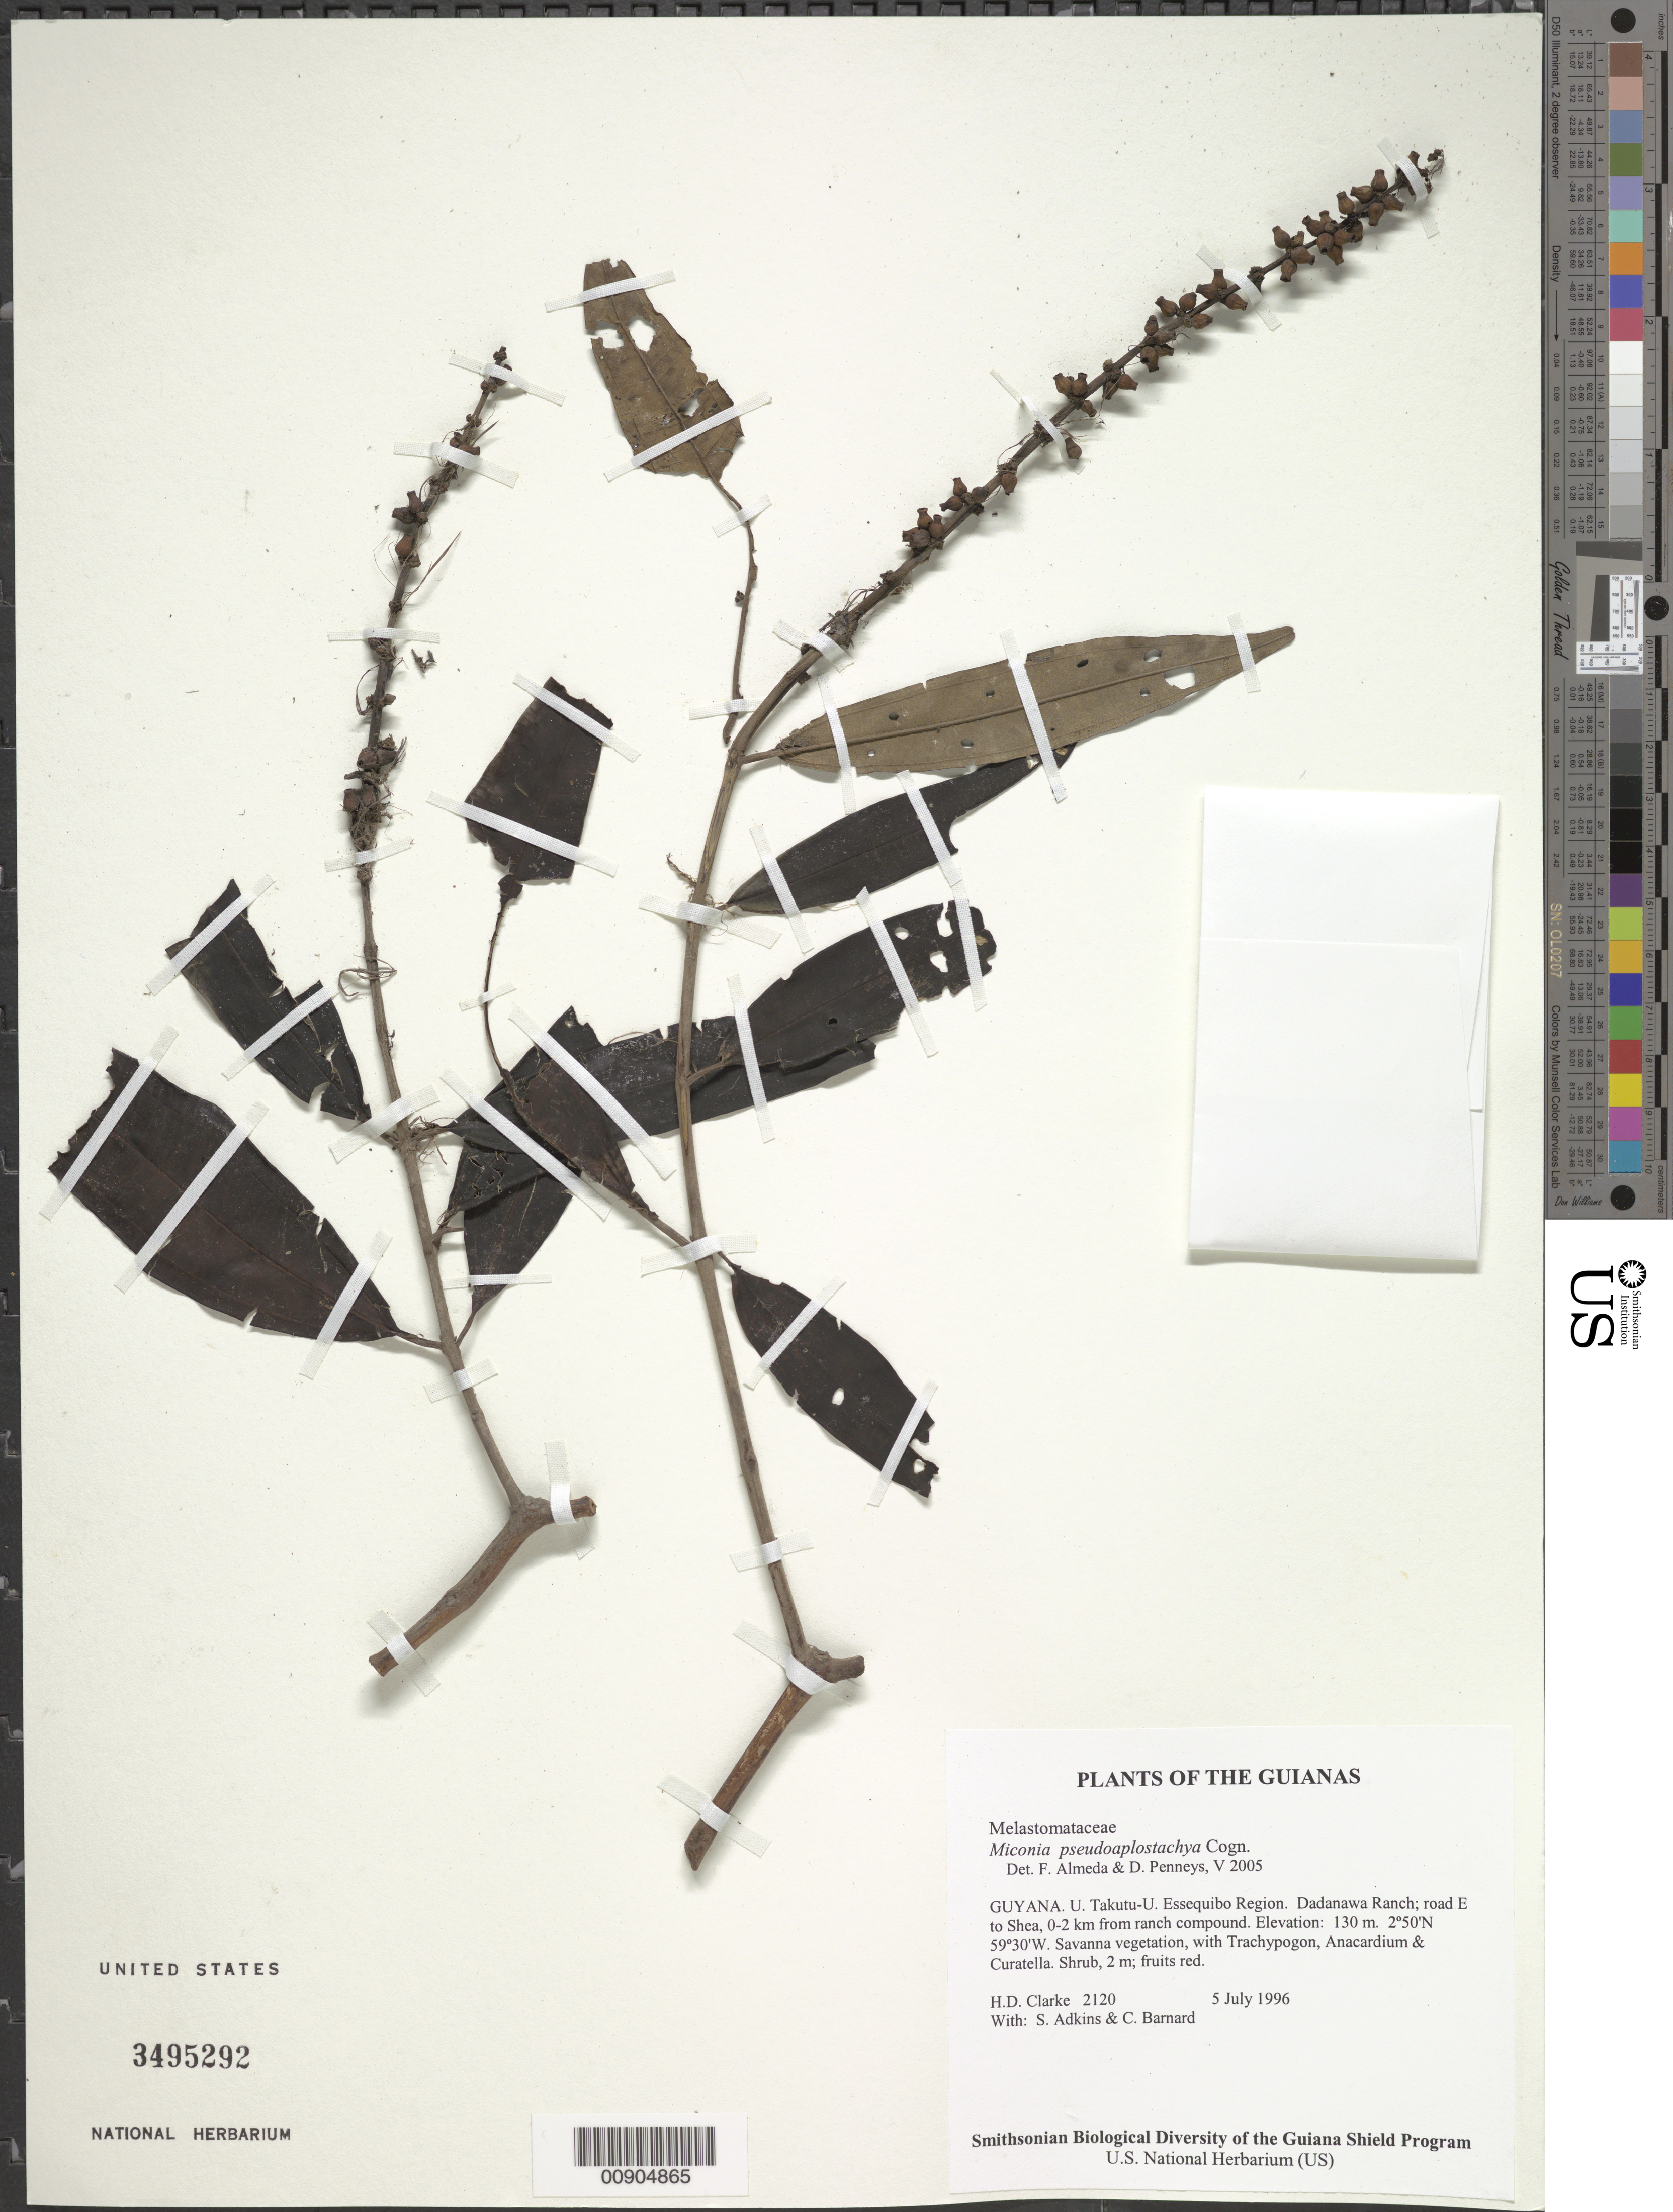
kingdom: Plantae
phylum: Tracheophyta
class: Magnoliopsida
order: Myrtales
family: Melastomataceae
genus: Miconia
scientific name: Miconia pseudoaplostachya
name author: Cogn.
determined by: Almeda, F.; Penneys, D. S.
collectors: H. D. Clarke, S. Adkins & C. Bernard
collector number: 2120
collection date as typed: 5 July 1996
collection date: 1996-07-05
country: Guyana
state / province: U. Takutu-U. Essequibo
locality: Dadanawa Ranch; road E to Shea, 0-2 km from ranch compound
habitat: Savanna vegetation, with Trachypogon, Anacardium & Curatella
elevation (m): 130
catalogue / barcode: US 3495292